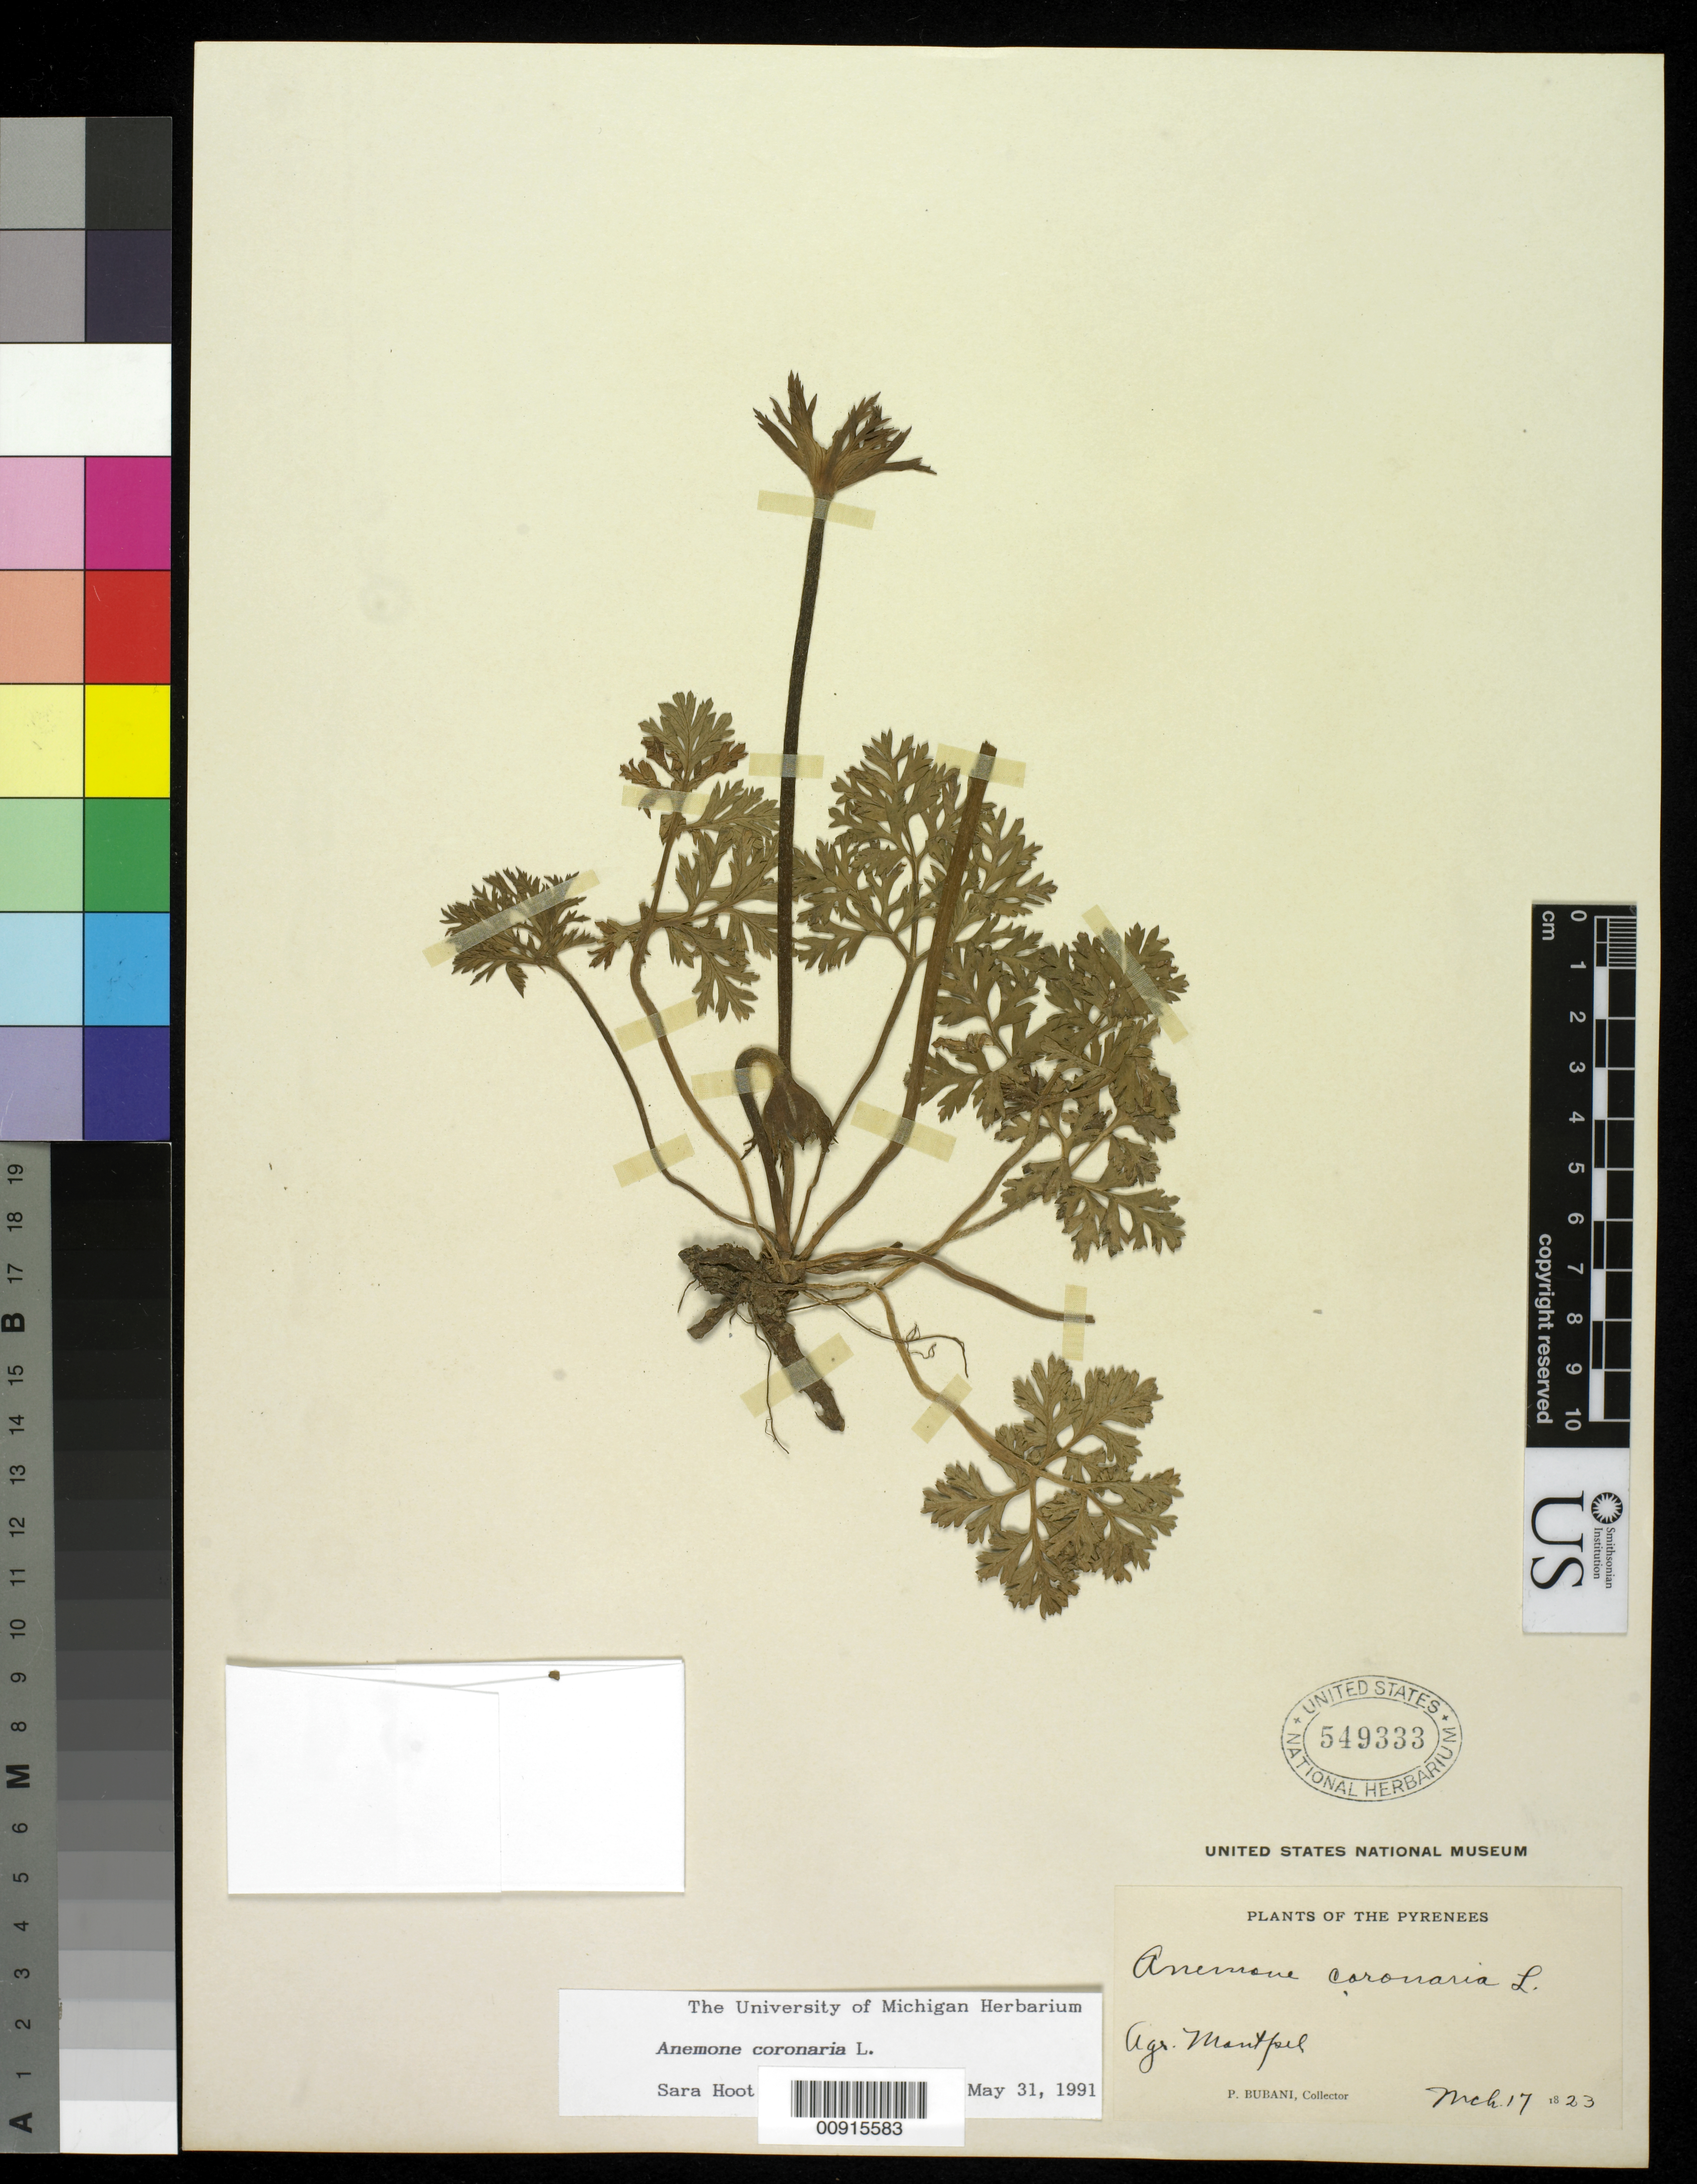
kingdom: Plantae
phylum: Tracheophyta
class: Magnoliopsida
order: Ranunculales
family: Ranunculaceae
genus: Anemone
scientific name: Anemone coronaria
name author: L.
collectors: P. Bubani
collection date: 1823-03-17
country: France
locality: Montpellier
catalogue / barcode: US 549333